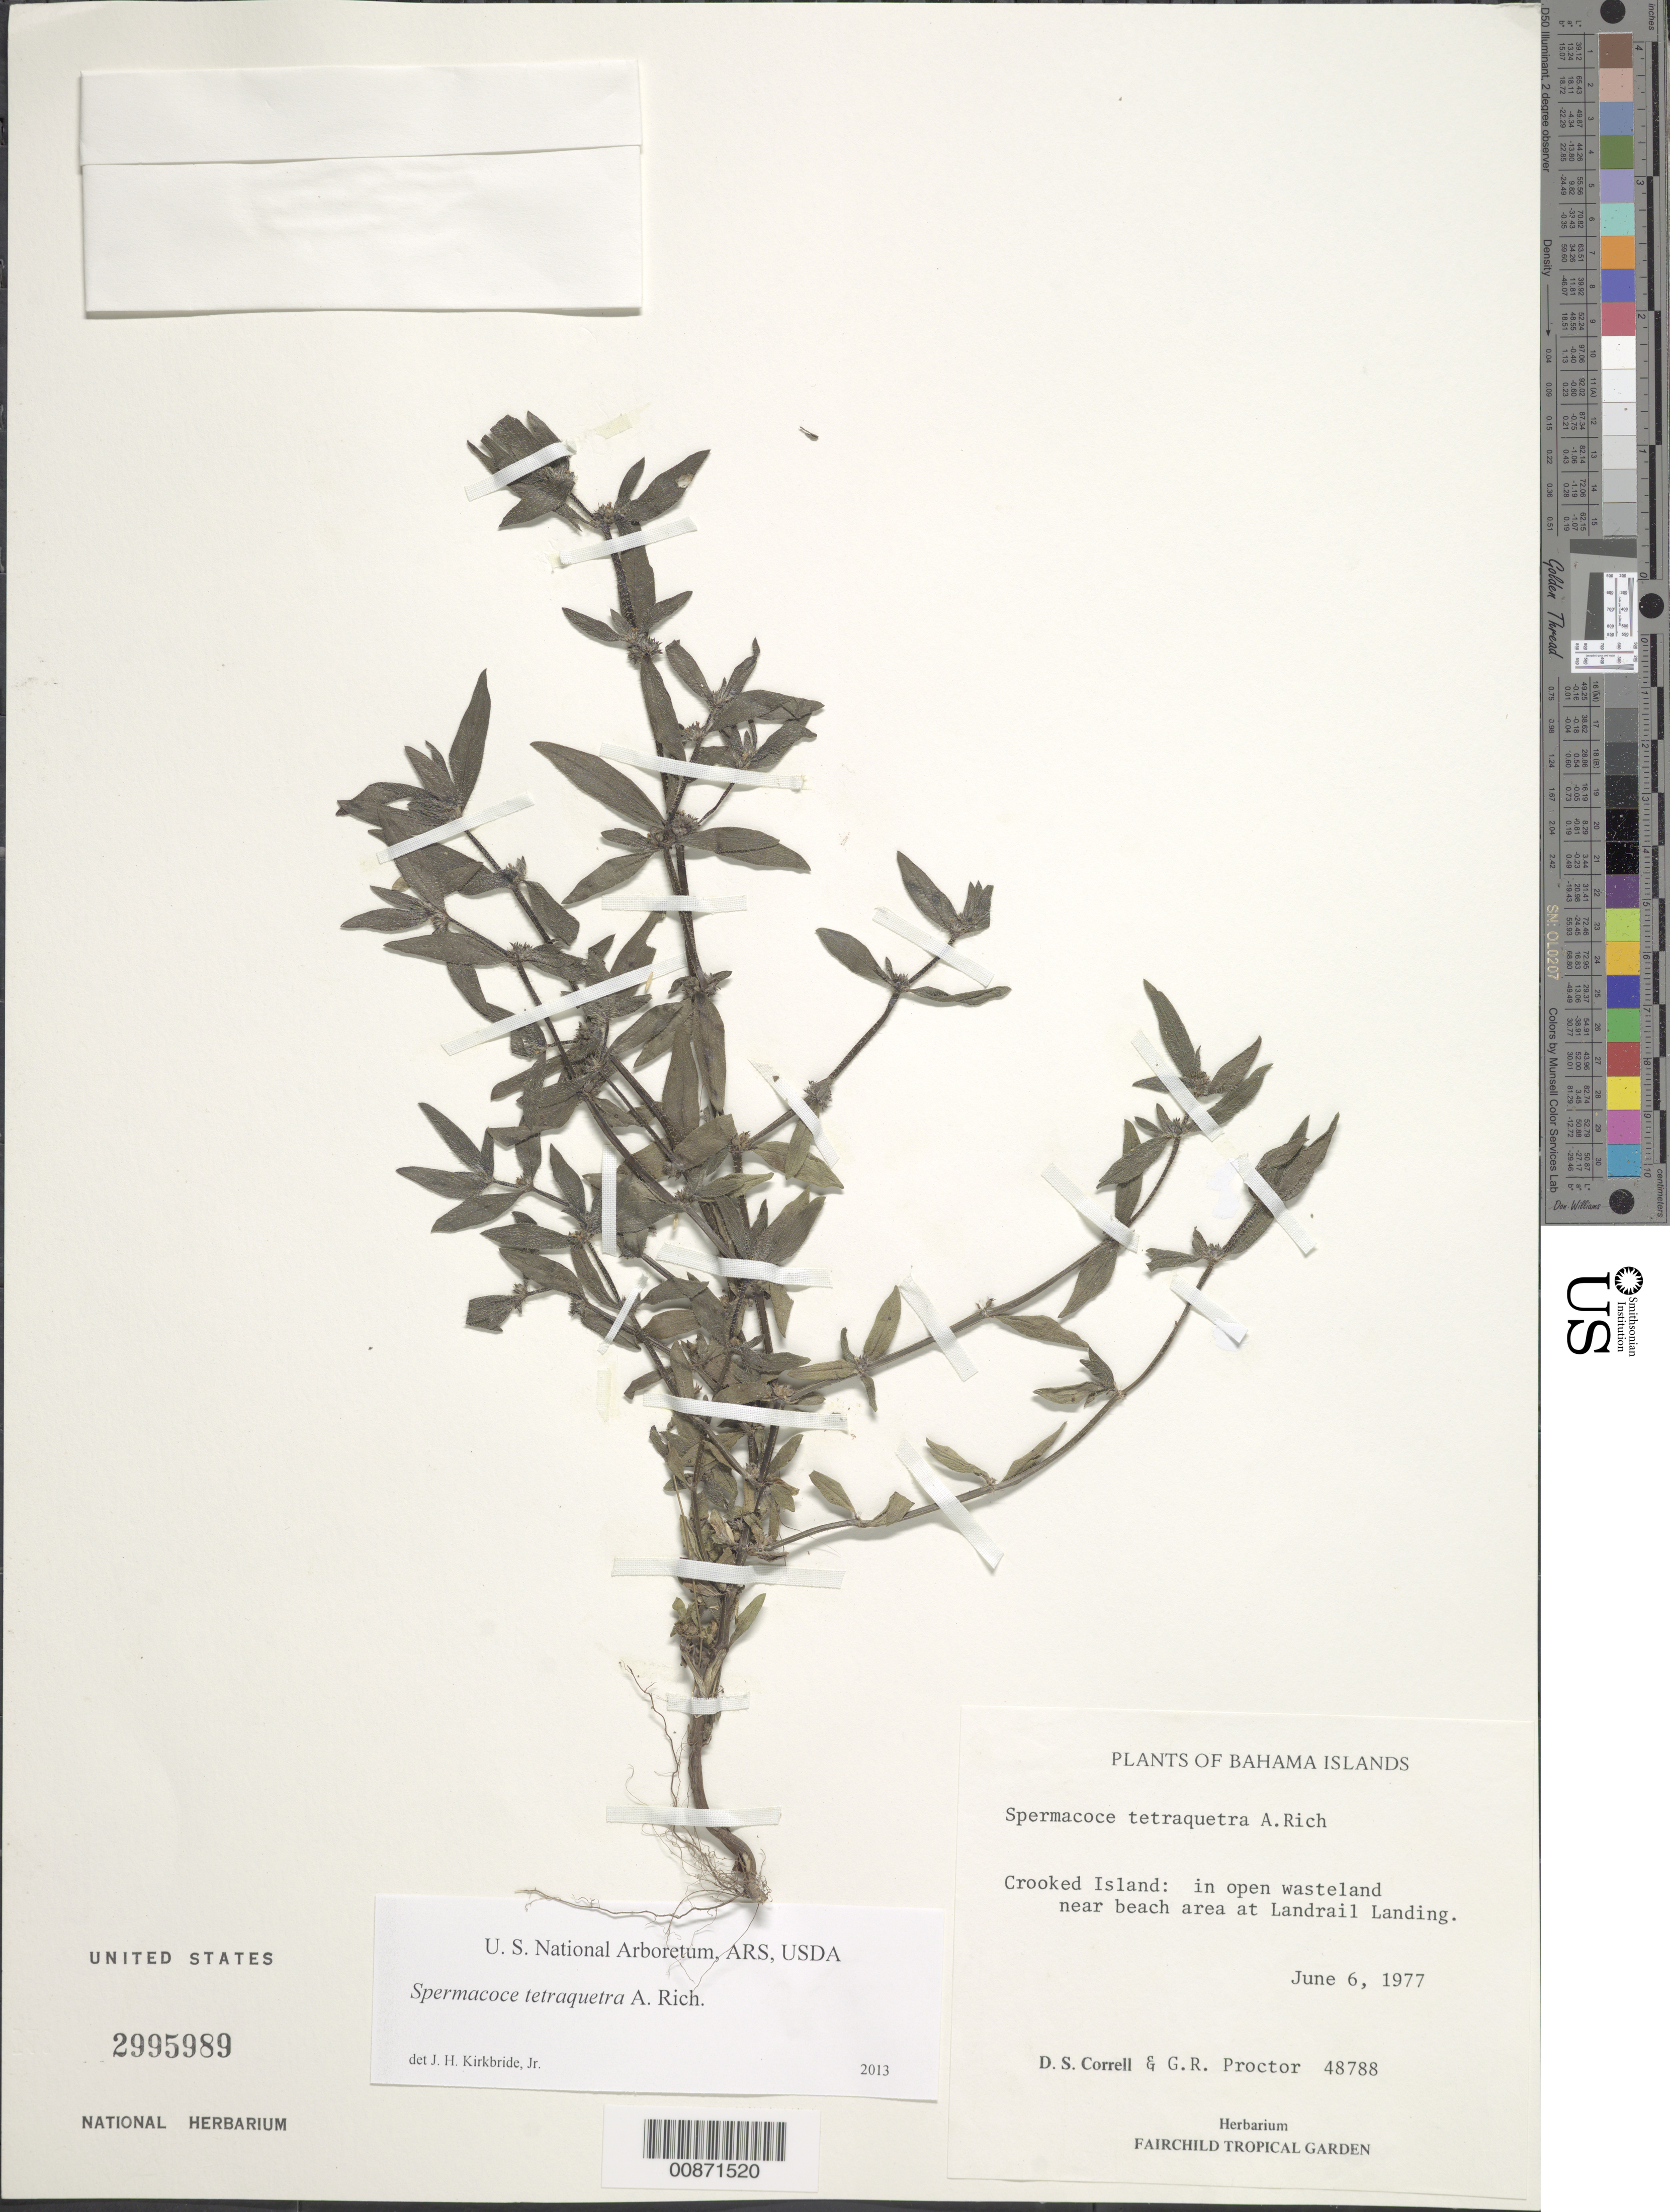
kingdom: Plantae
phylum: Tracheophyta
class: Magnoliopsida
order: Gentianales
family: Rubiaceae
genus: Spermacoce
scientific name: Spermacoce tetraquetra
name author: A. Rich.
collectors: D. S. Correll & G. R. Proctor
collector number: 48788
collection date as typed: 06 Jun 1977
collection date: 1977-06-06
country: Bahamas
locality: Crooked Island: Near beach area at Landrail Landing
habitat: In open wasteland near beach areas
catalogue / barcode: US 2995989